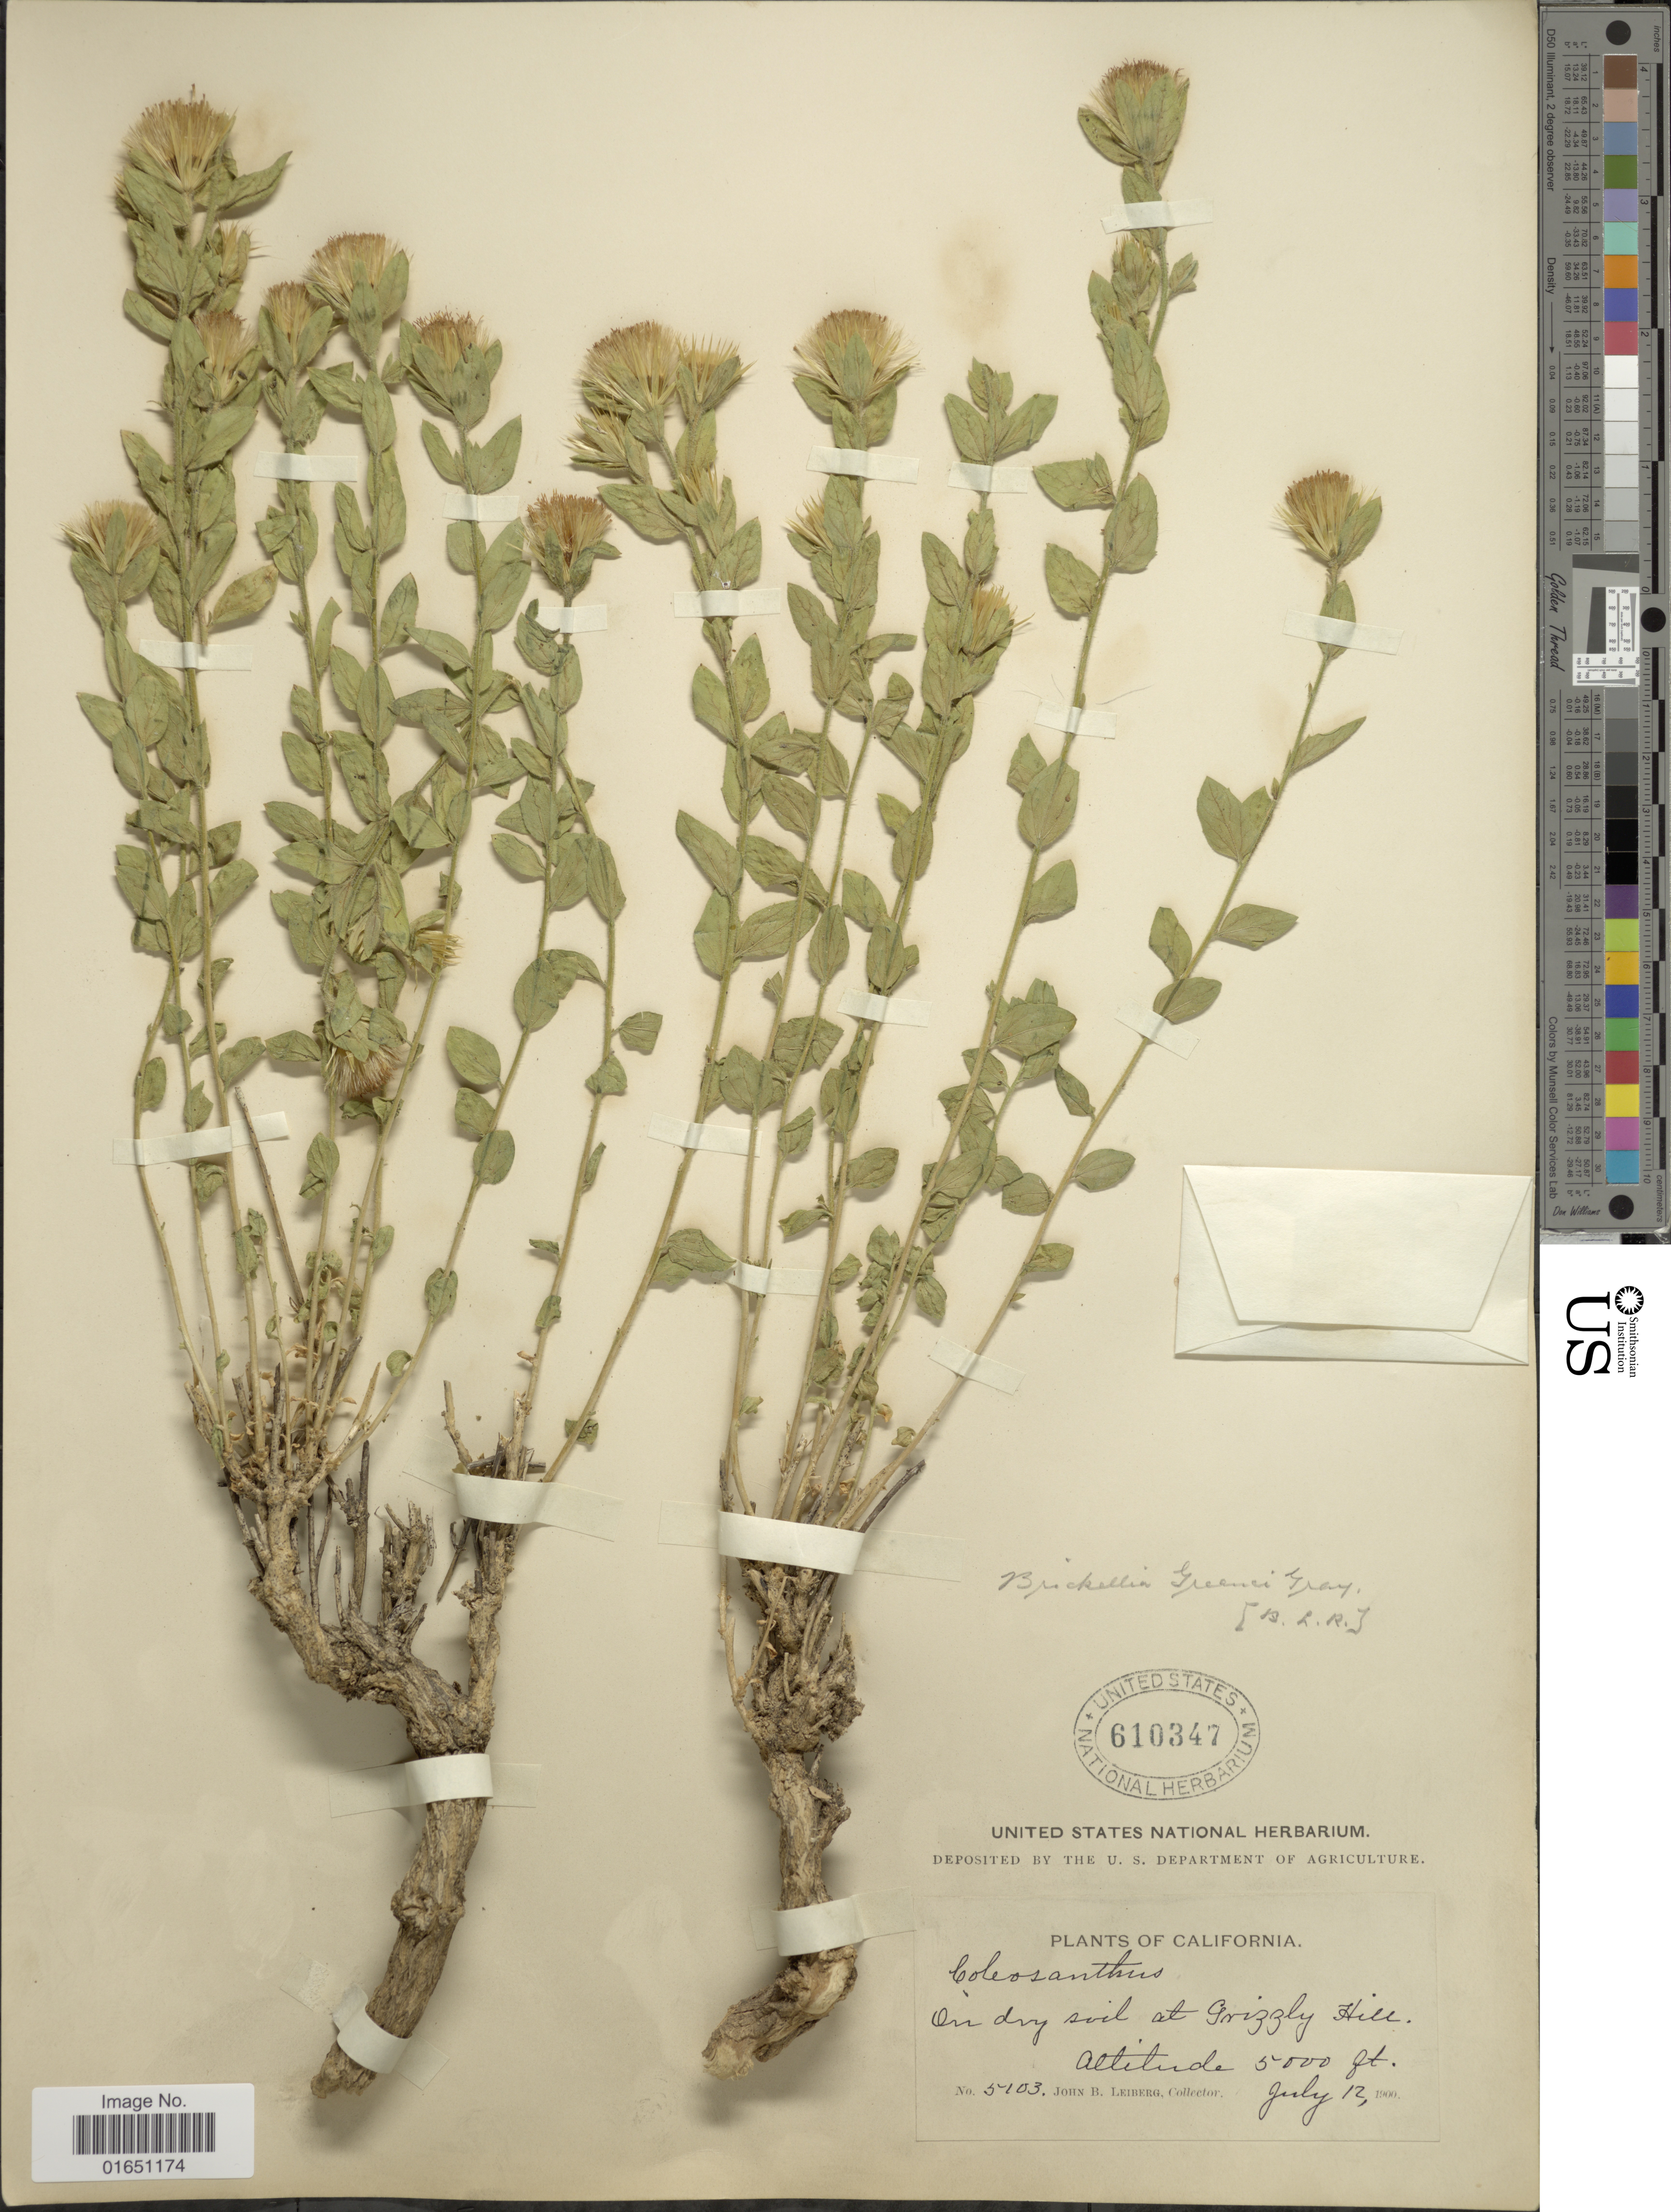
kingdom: Plantae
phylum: Tracheophyta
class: Magnoliopsida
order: Asterales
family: Asteraceae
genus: Brickellia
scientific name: Brickellia greenei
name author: A. Gray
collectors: J. B. Leiberg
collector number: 5103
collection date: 1900-07-12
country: United States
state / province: California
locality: On dry soil at Grizzly Hill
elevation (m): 1524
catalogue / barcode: US 610347